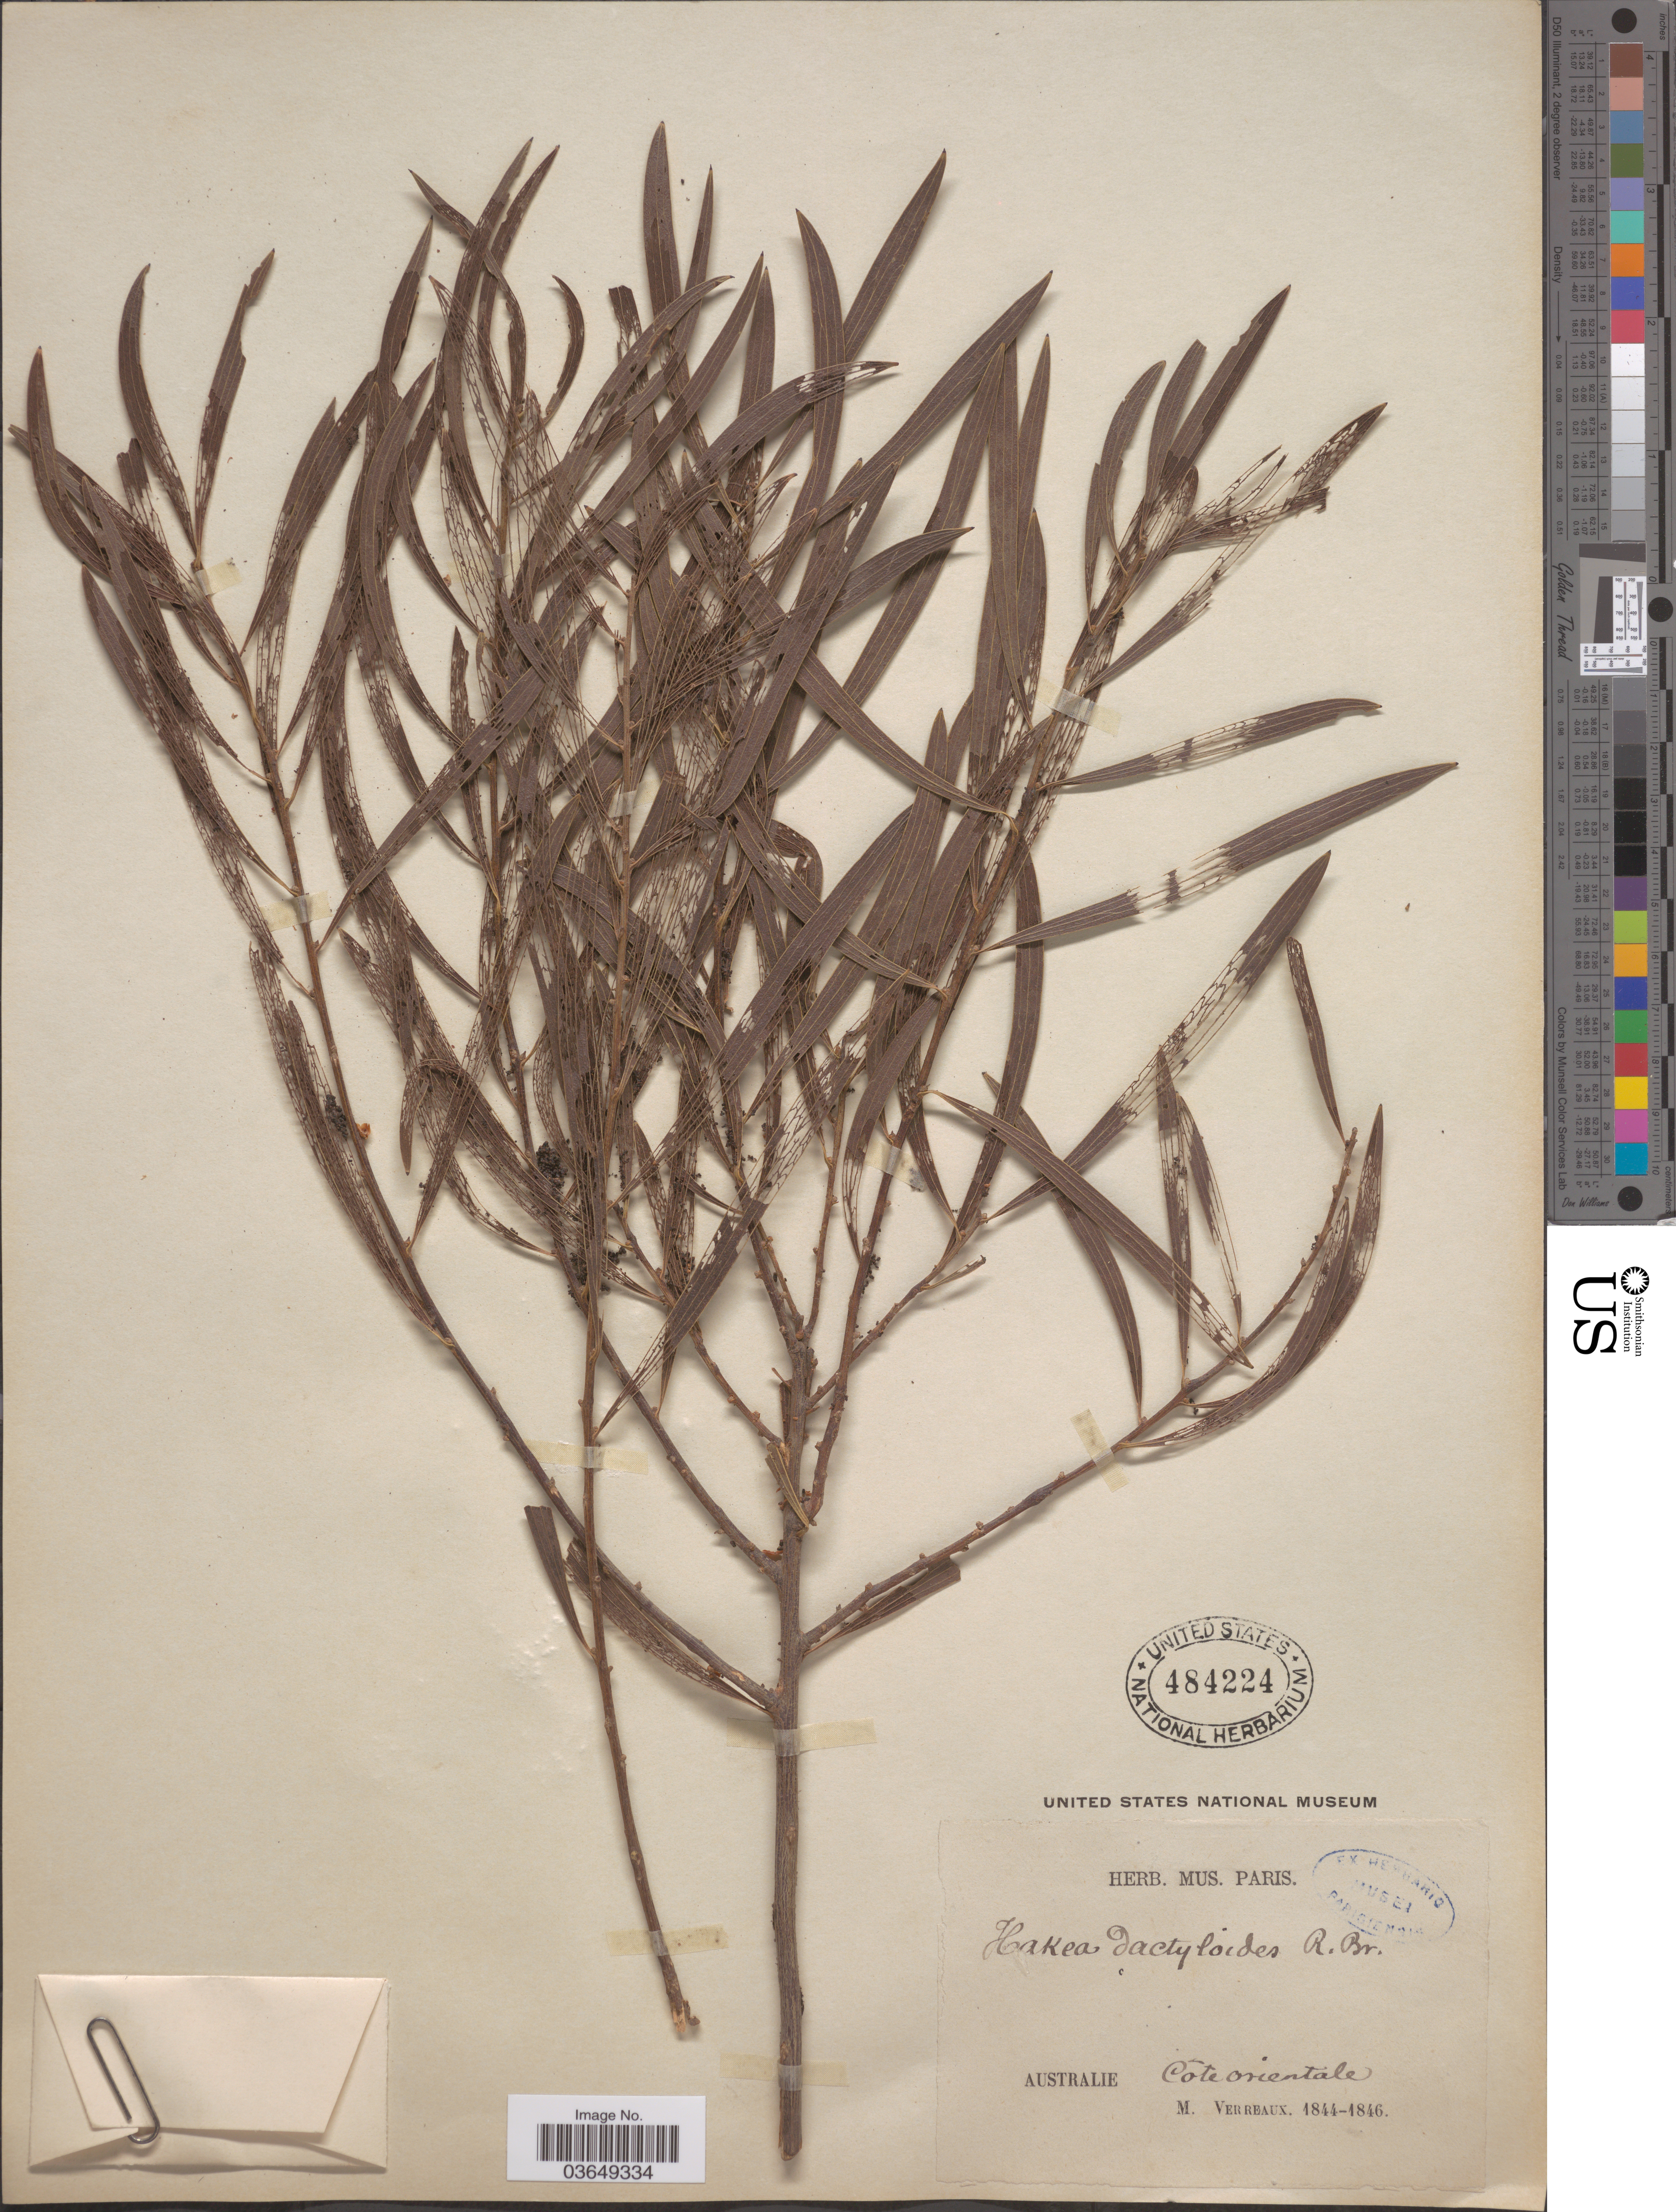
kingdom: Plantae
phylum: Tracheophyta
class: Magnoliopsida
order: Proteales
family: Proteaceae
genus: Hakea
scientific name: Hakea dactyloides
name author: (Gaertn.) Cav.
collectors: M. Verreaux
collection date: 1844/1846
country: Australia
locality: Côte orientale.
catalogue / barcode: US 484224